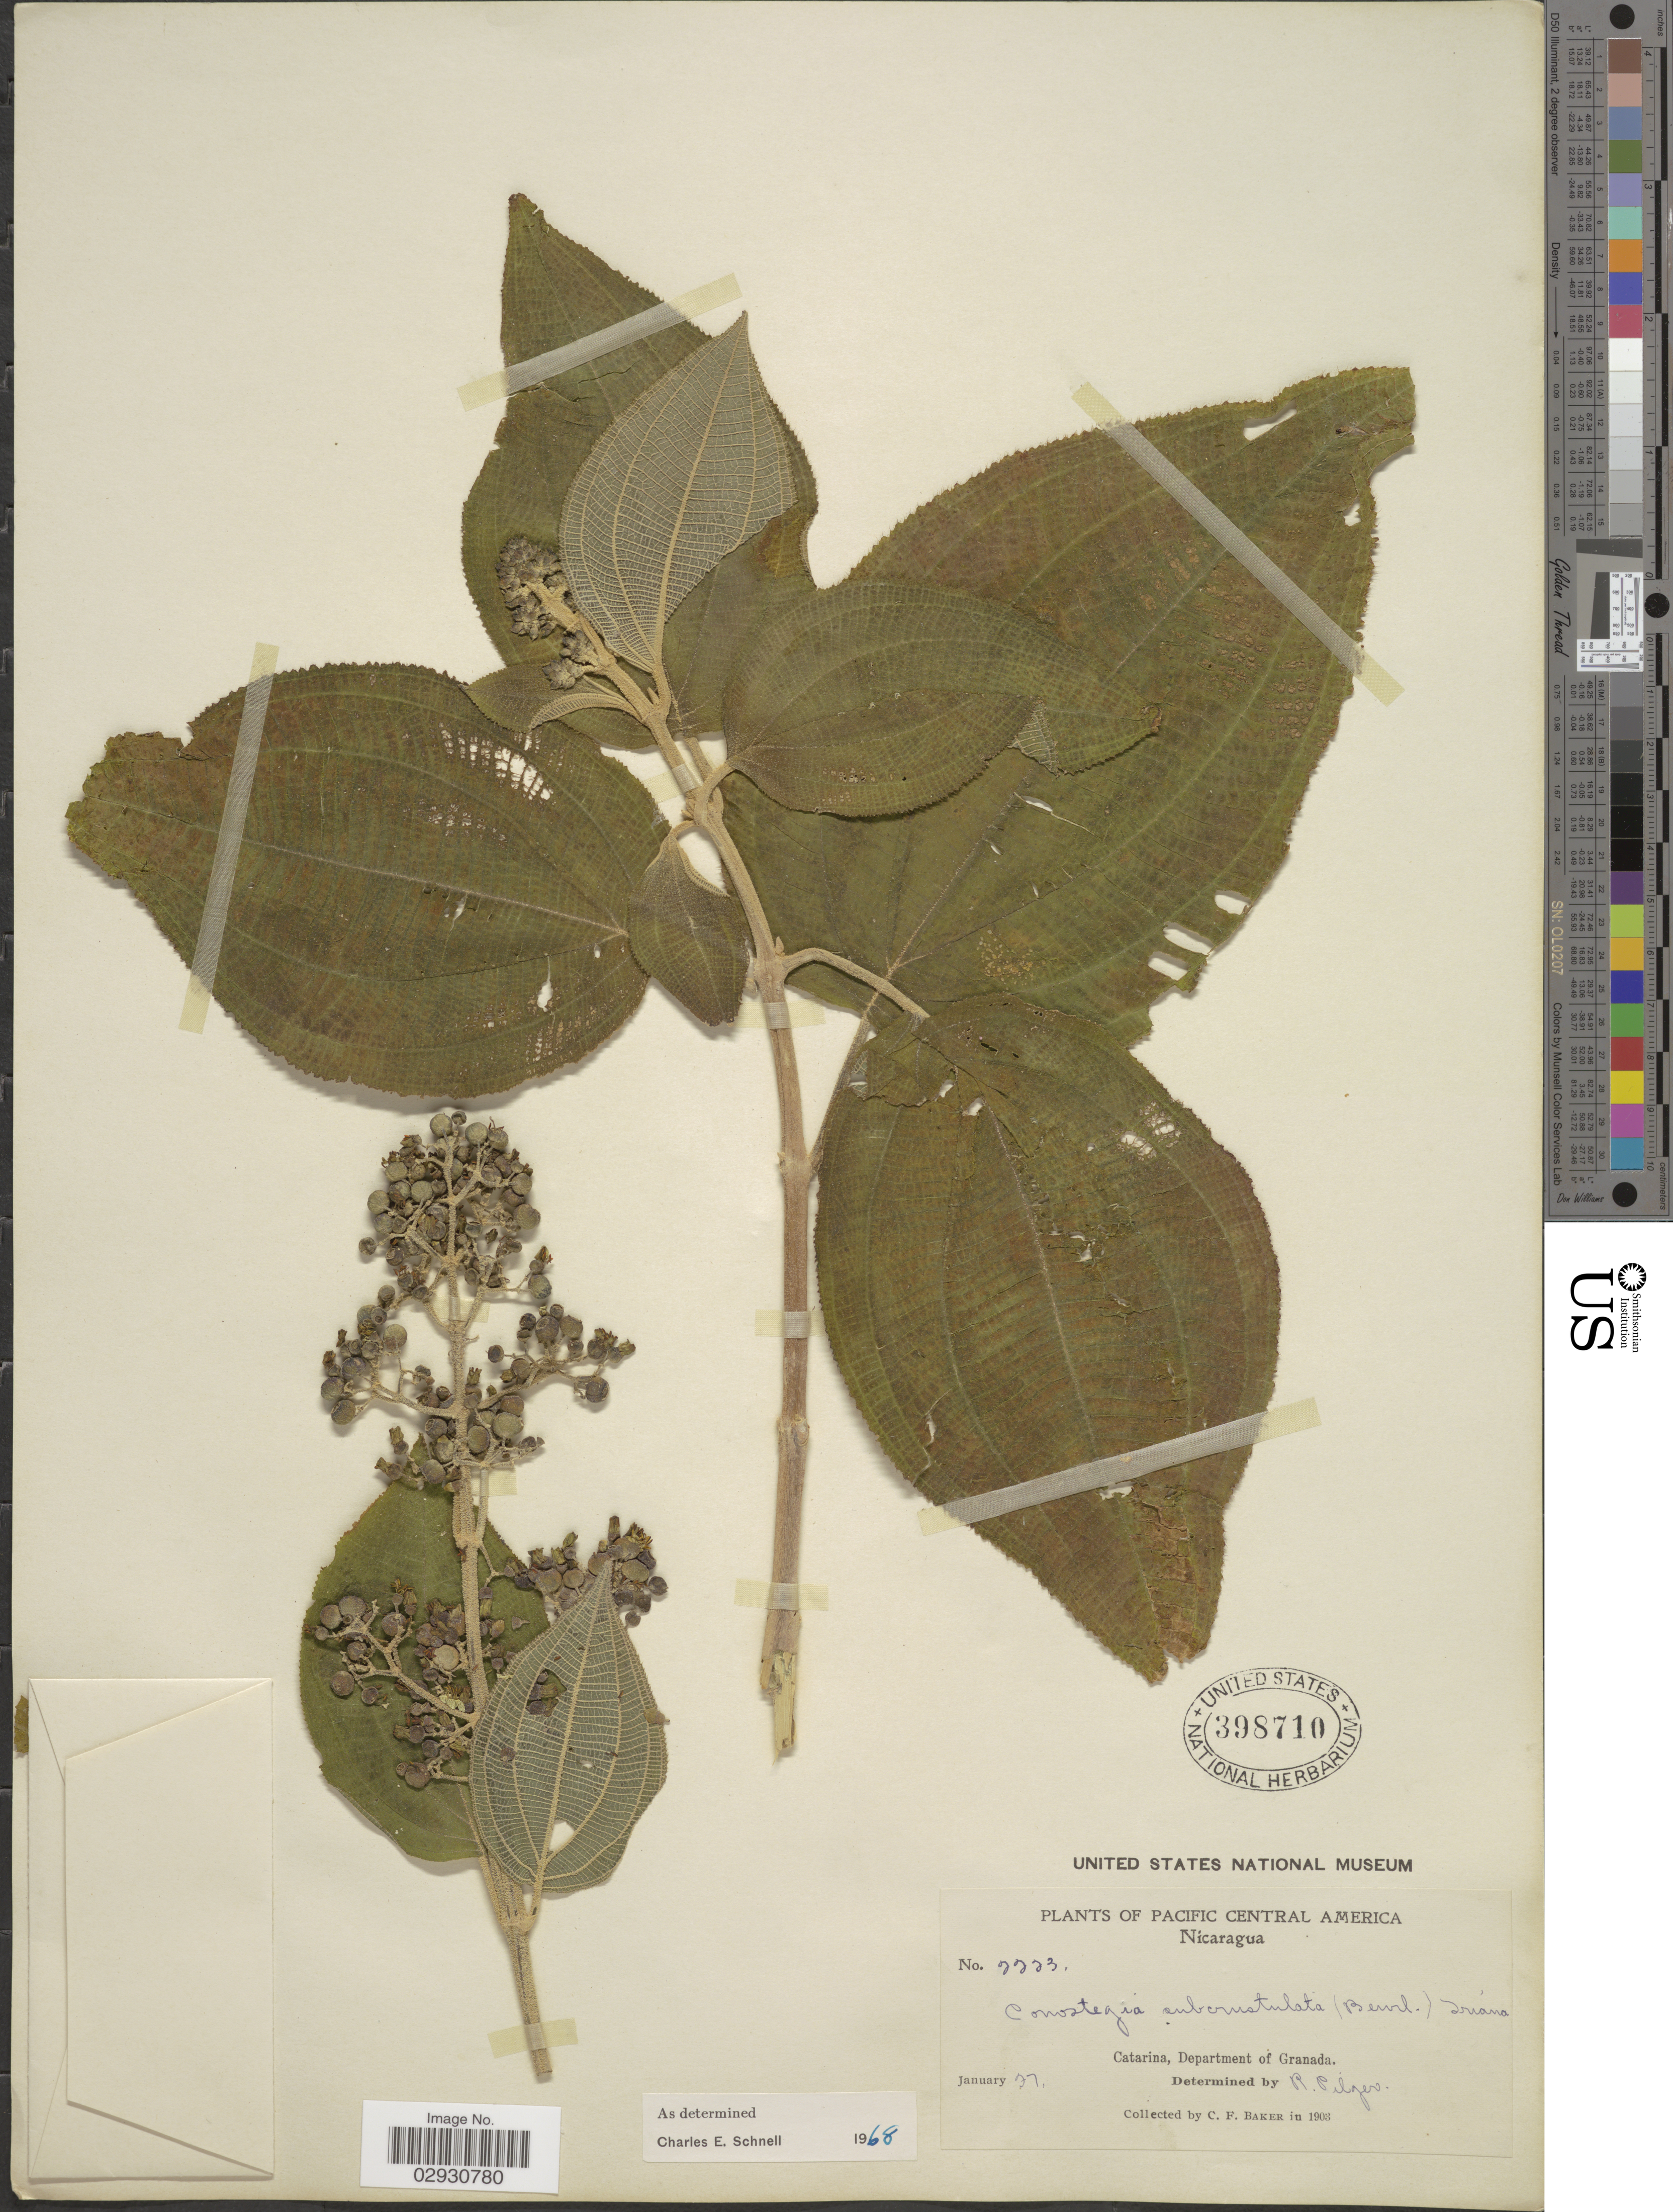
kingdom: Plantae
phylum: Tracheophyta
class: Magnoliopsida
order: Myrtales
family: Melastomataceae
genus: Conostegia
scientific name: Conostegia subcrustulata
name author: (Beurl.) Triana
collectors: C. F. Baker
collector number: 2223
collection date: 1903-01-07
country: Nicaragua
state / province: Granada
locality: Pacific Central America. Catarina, Department of Granada.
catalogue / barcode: US 398710